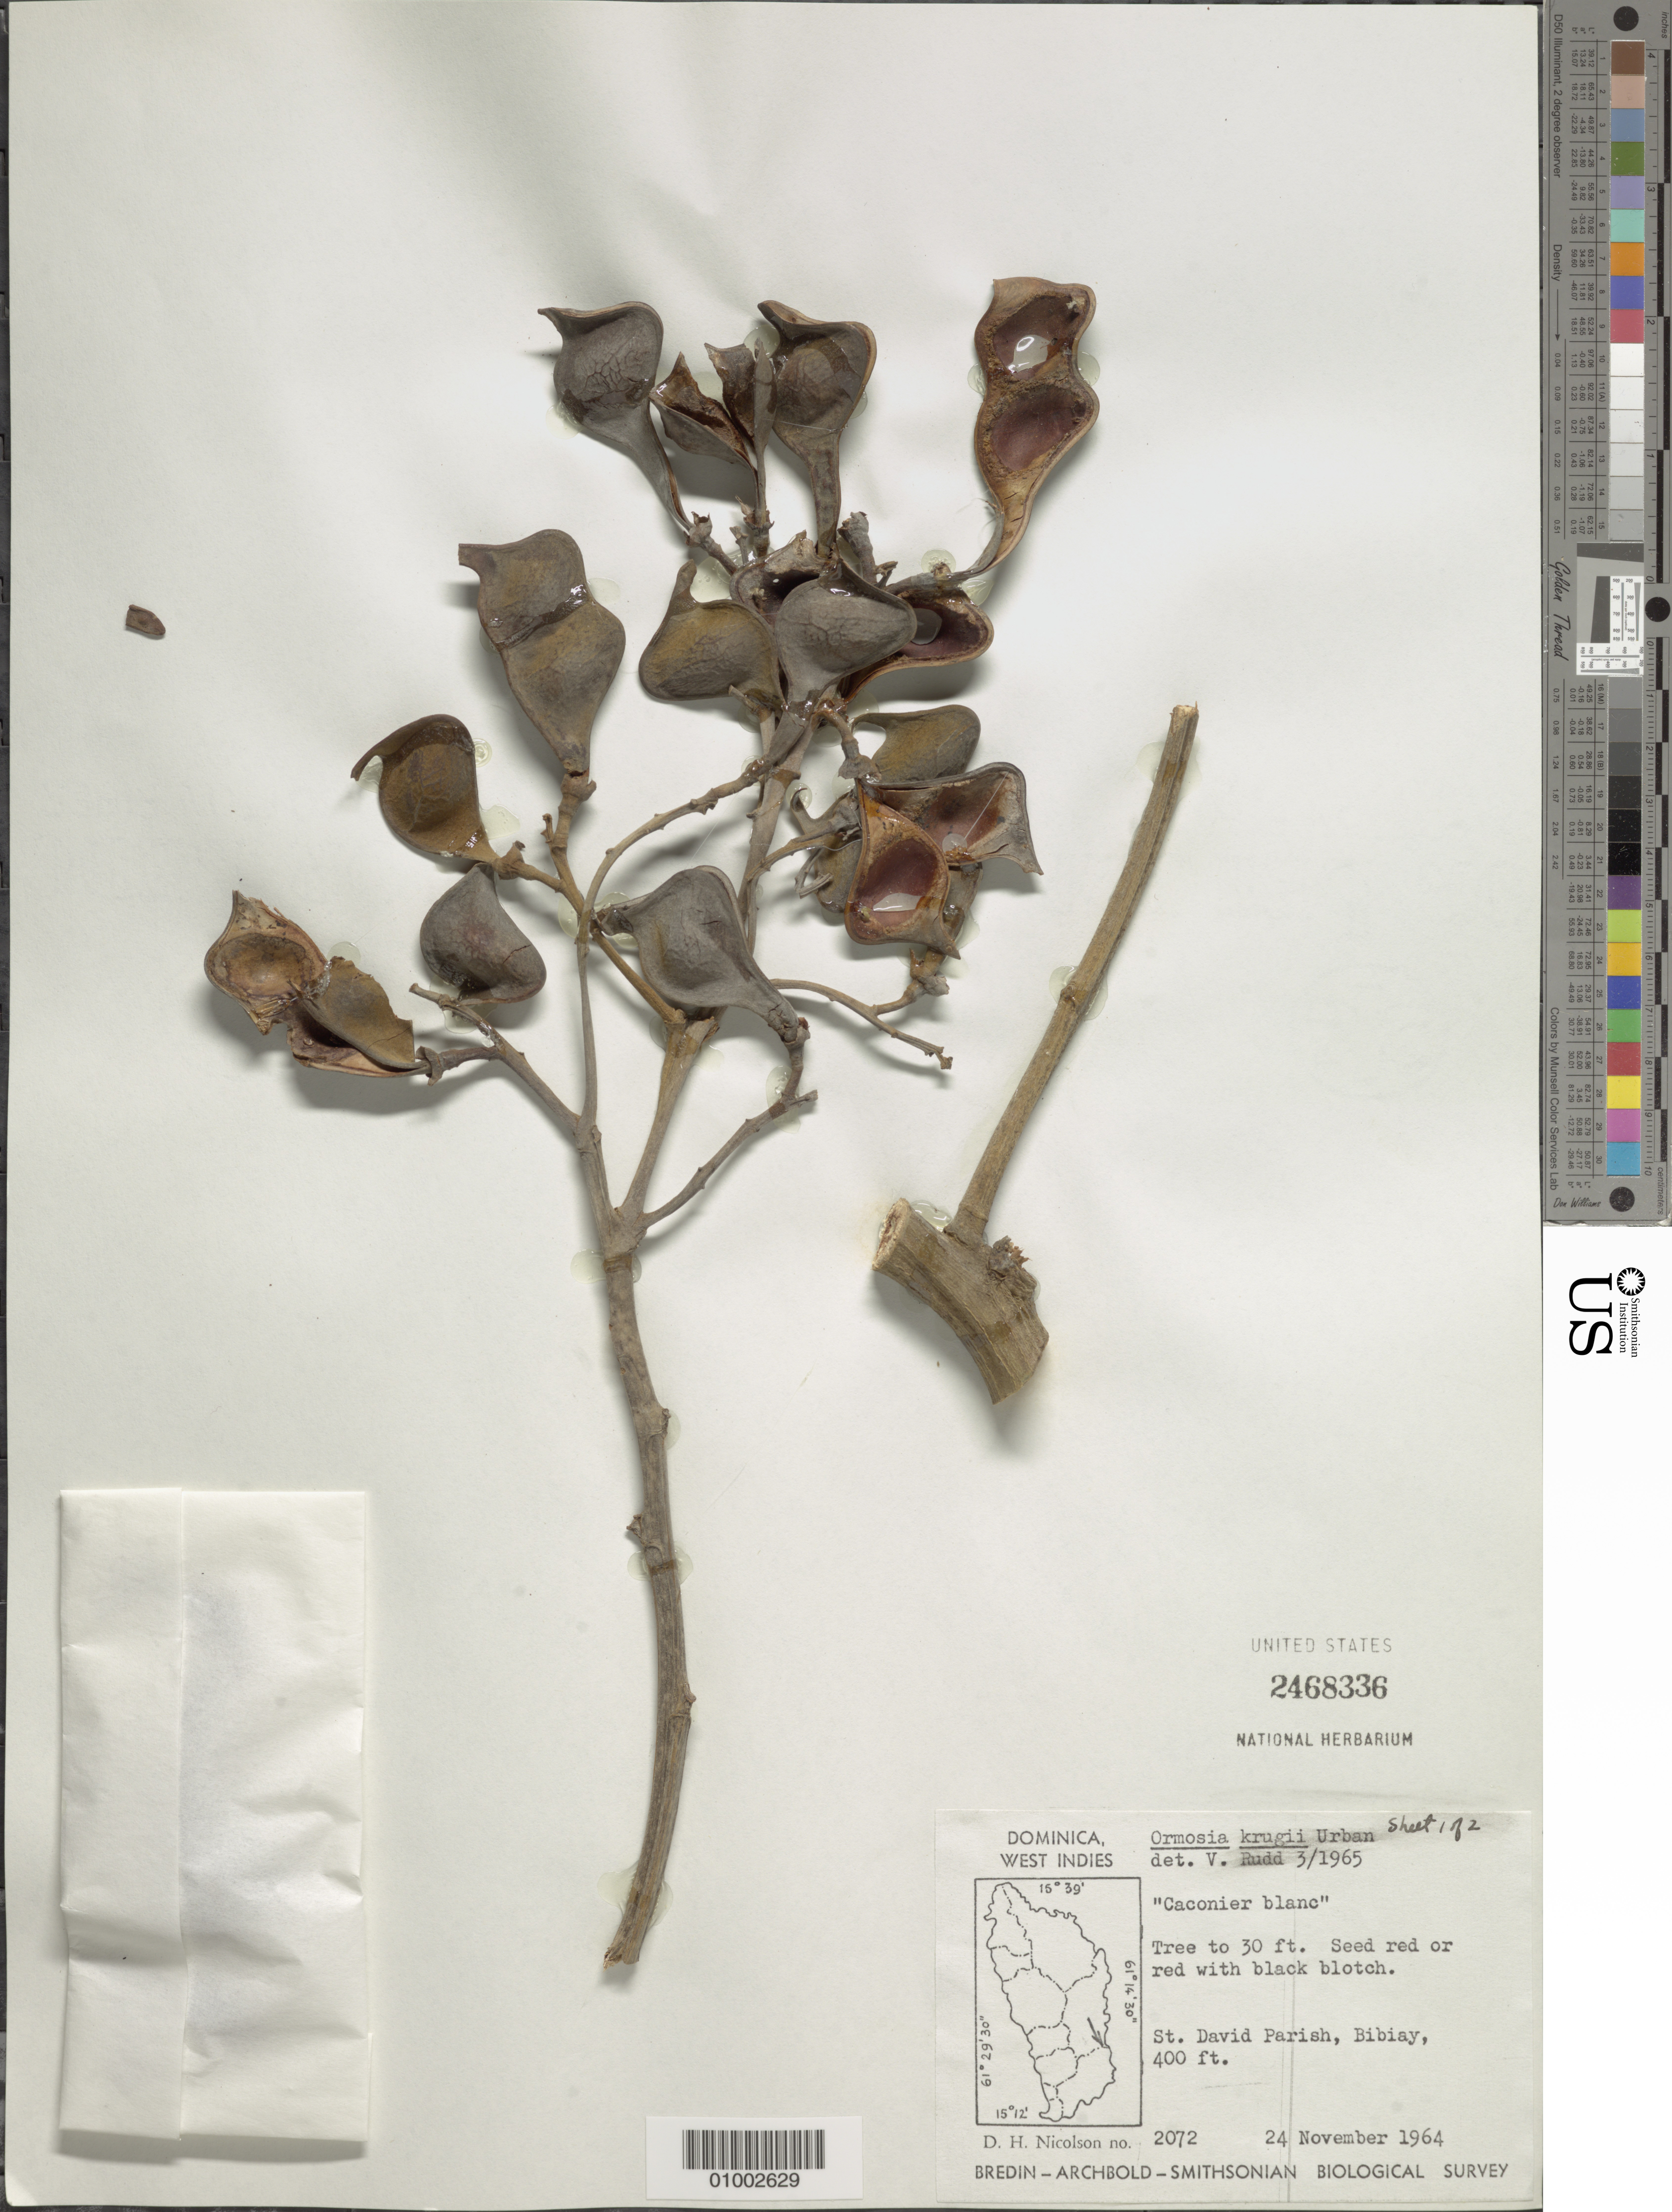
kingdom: Plantae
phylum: Tracheophyta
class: Magnoliopsida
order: Fabales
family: Fabaceae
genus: Ormosia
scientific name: Ormosia krugii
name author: Urb.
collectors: D. H. Nicolson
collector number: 2072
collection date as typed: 24 Nov 1964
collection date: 1964-11-24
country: Dominica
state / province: St. David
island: Dominica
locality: Bibiay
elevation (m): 122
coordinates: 0 N, 0 E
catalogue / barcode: US 2468336